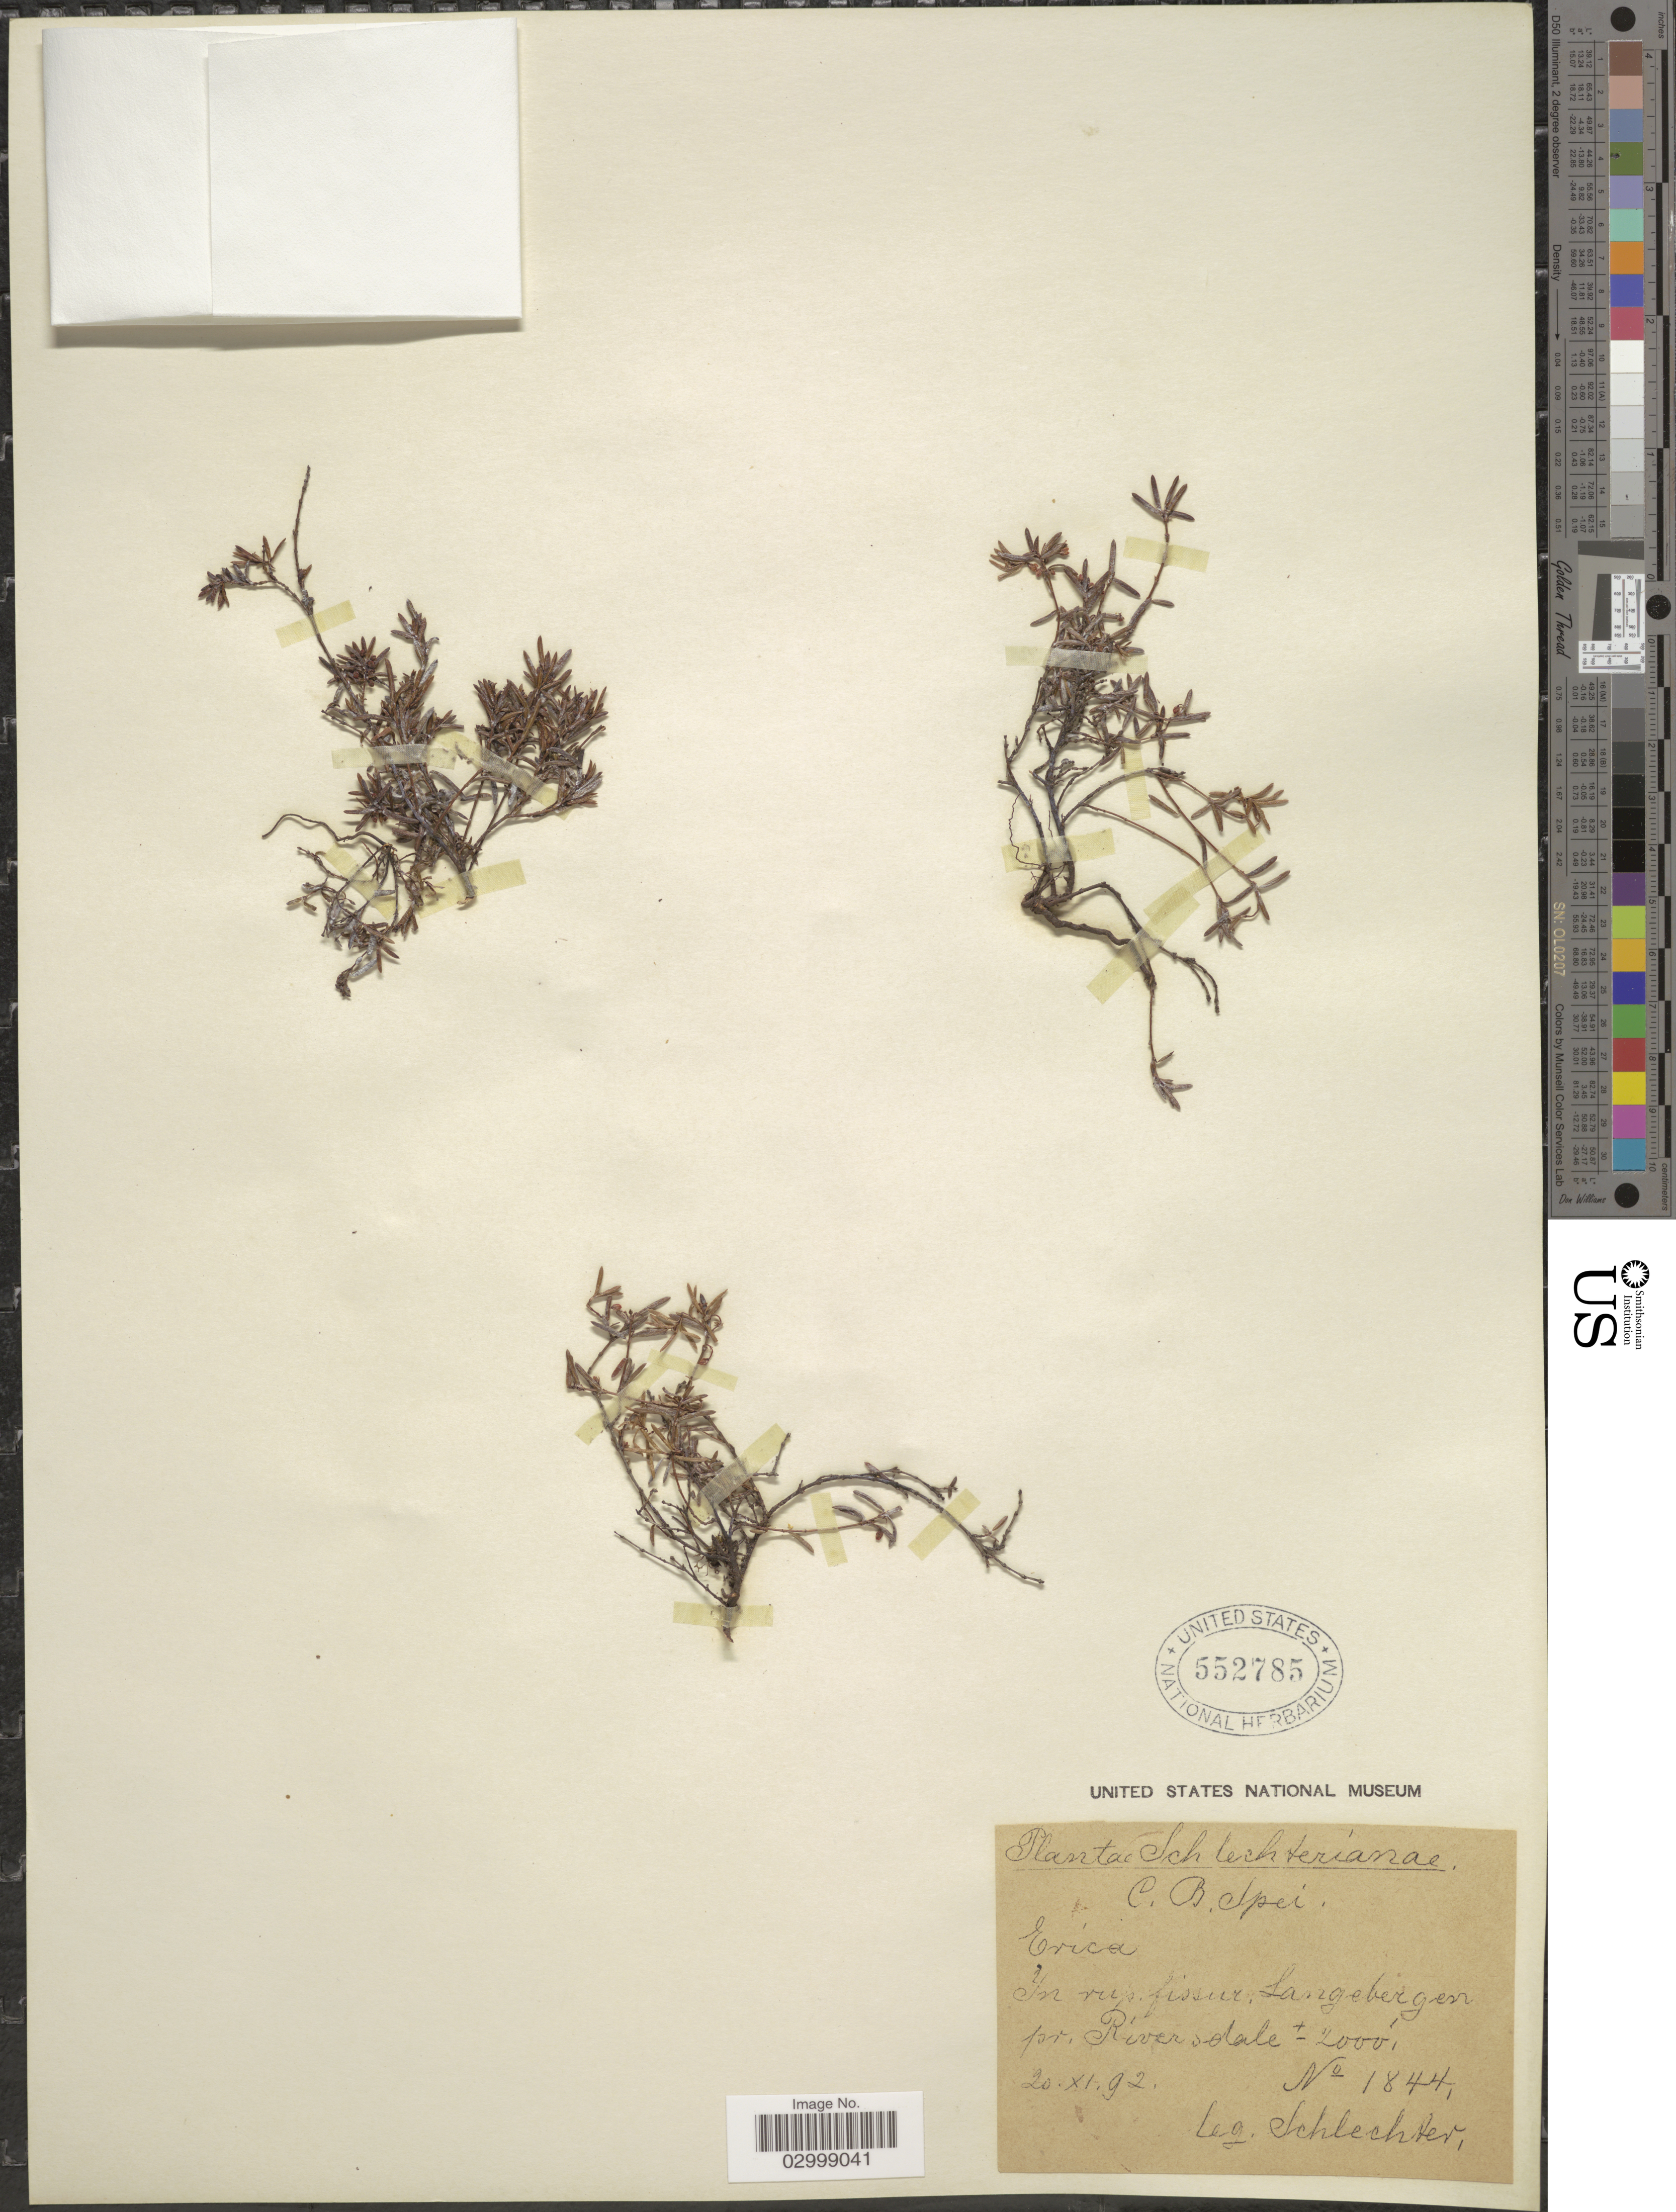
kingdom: Plantae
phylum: Tracheophyta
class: Magnoliopsida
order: Ericales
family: Ericaceae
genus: Erica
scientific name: Erica sp.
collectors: Schlechter, --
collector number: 1844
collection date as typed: Transcribed d/m/y: 20/11/92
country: South Africa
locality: C. B. Spei. Langebergen pr. Riversdale.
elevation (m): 610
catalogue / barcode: US 552785